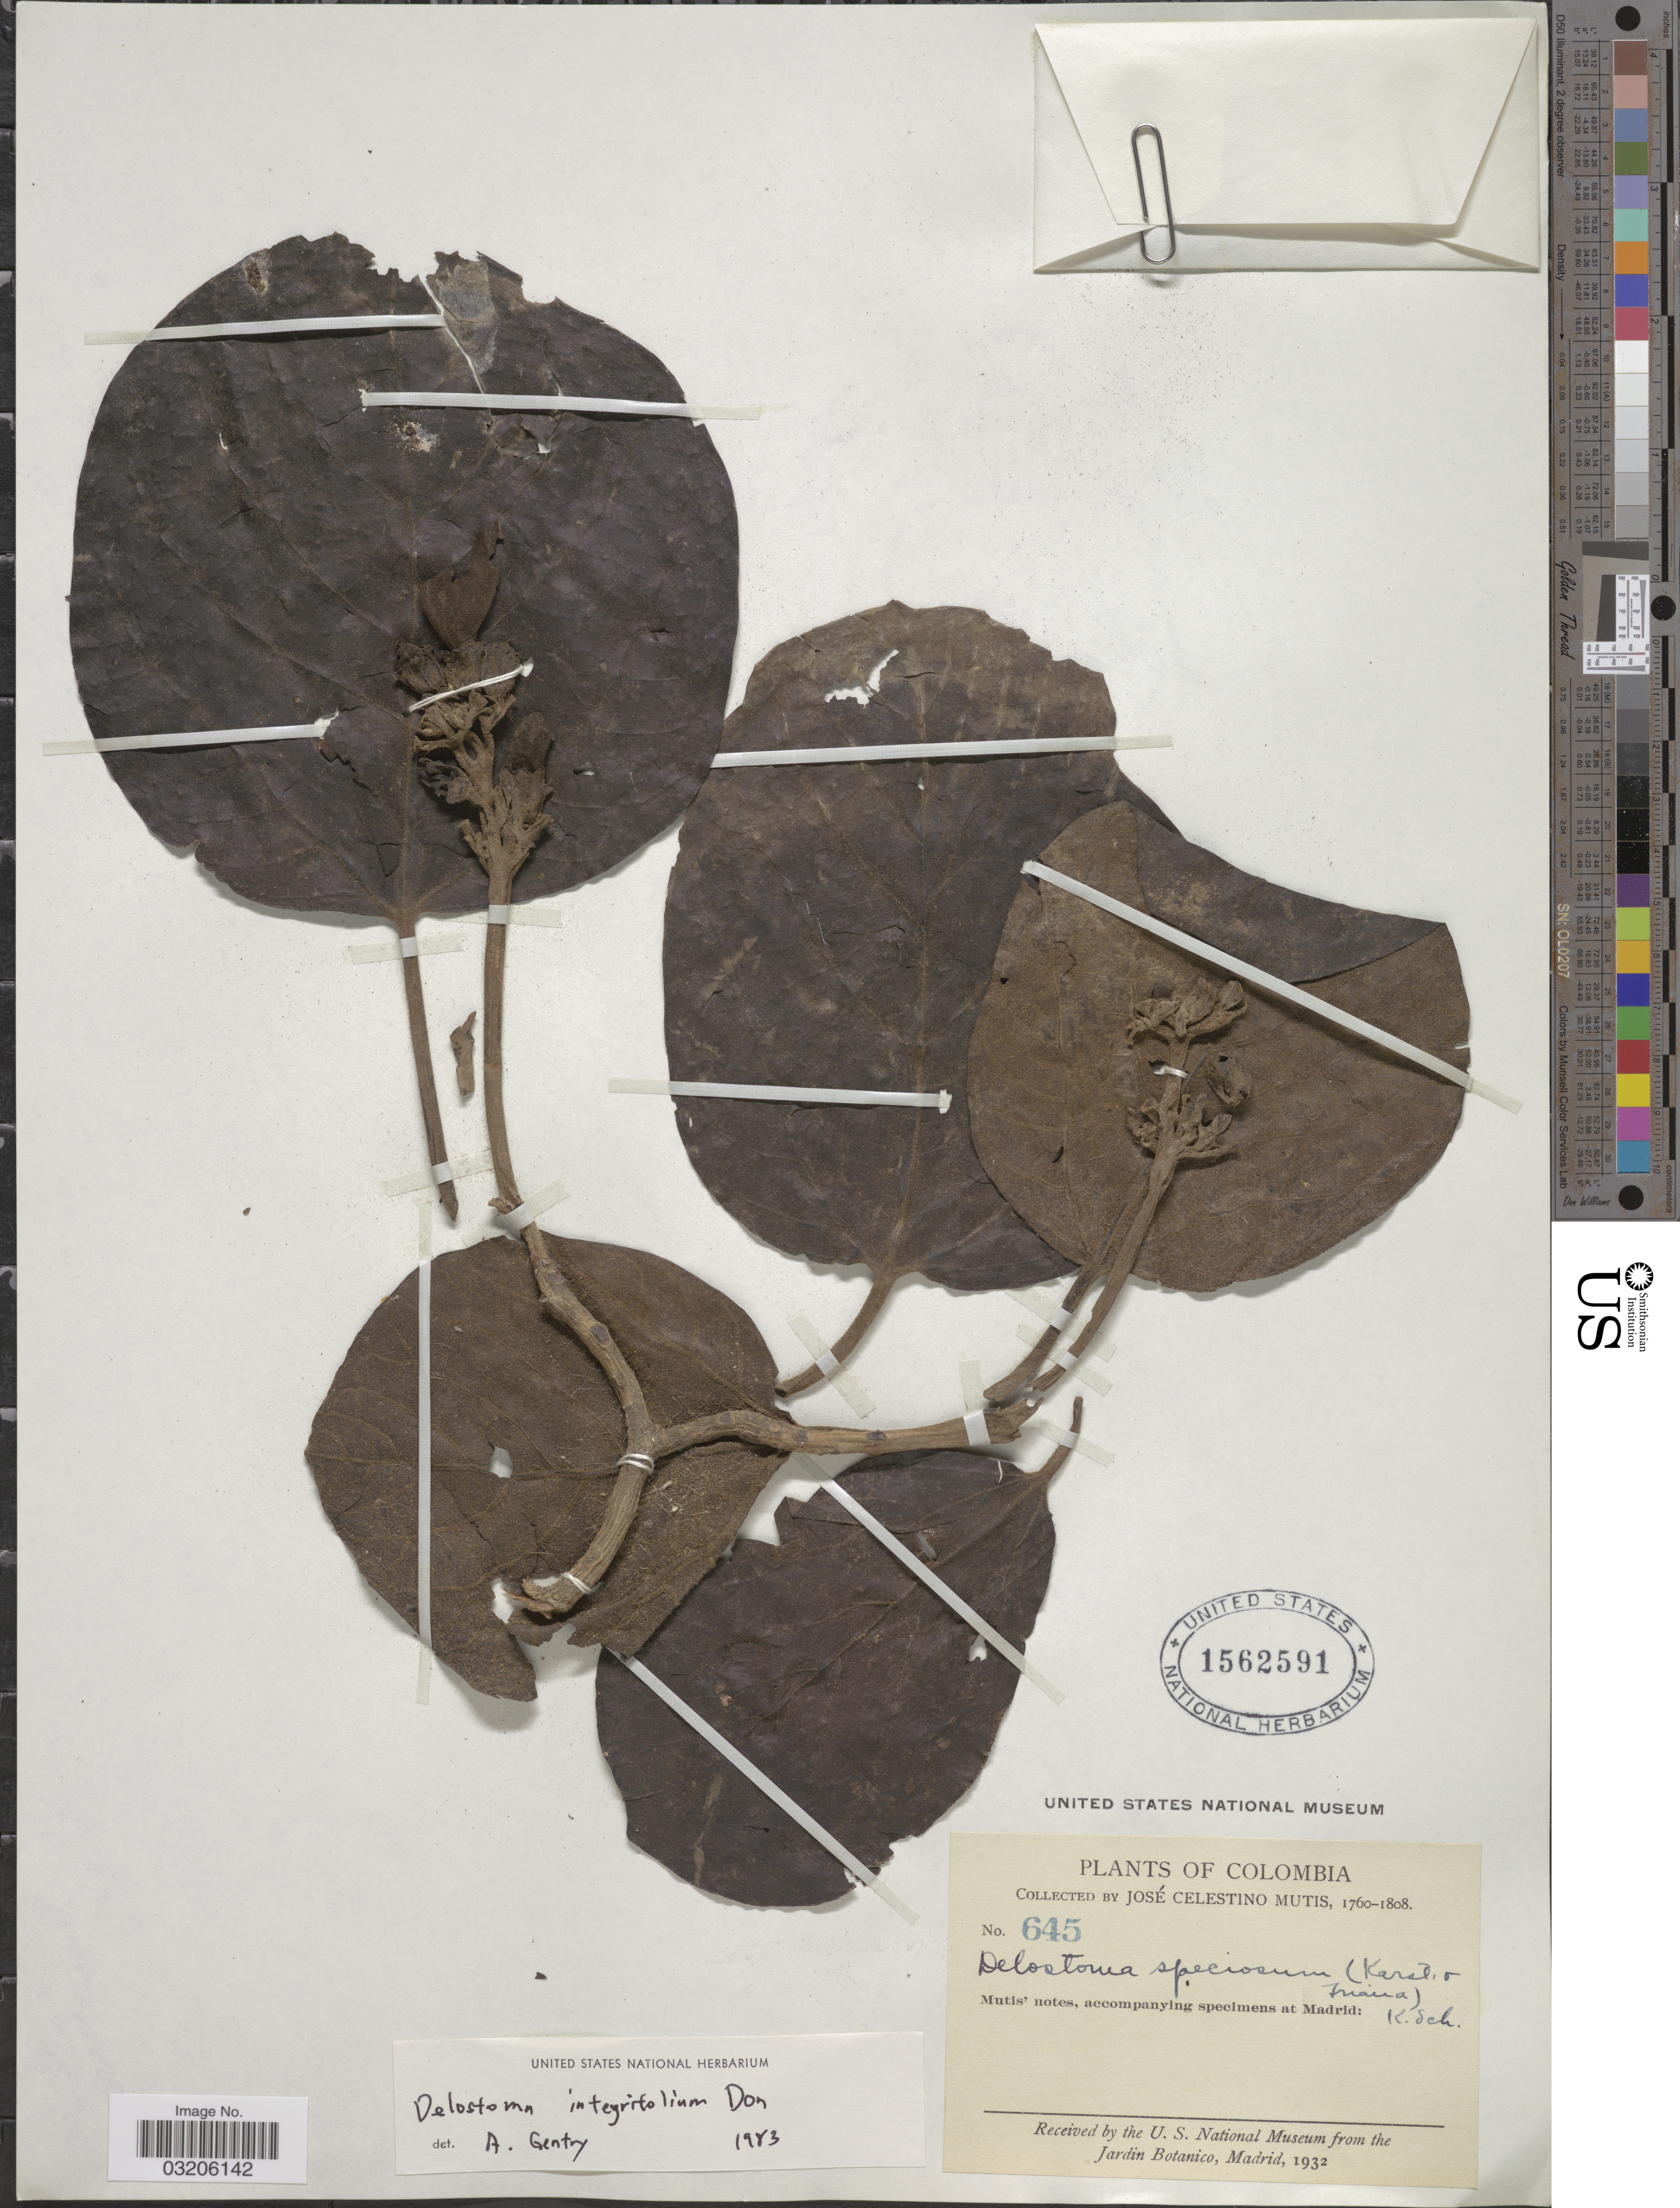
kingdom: Plantae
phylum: Tracheophyta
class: Magnoliopsida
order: Lamiales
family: Bignoniaceae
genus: Delostoma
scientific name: Delostoma integrifolium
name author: D. Don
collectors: J. C. B. Mutis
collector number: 645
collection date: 1760/1808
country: Colombia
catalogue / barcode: US 1562591